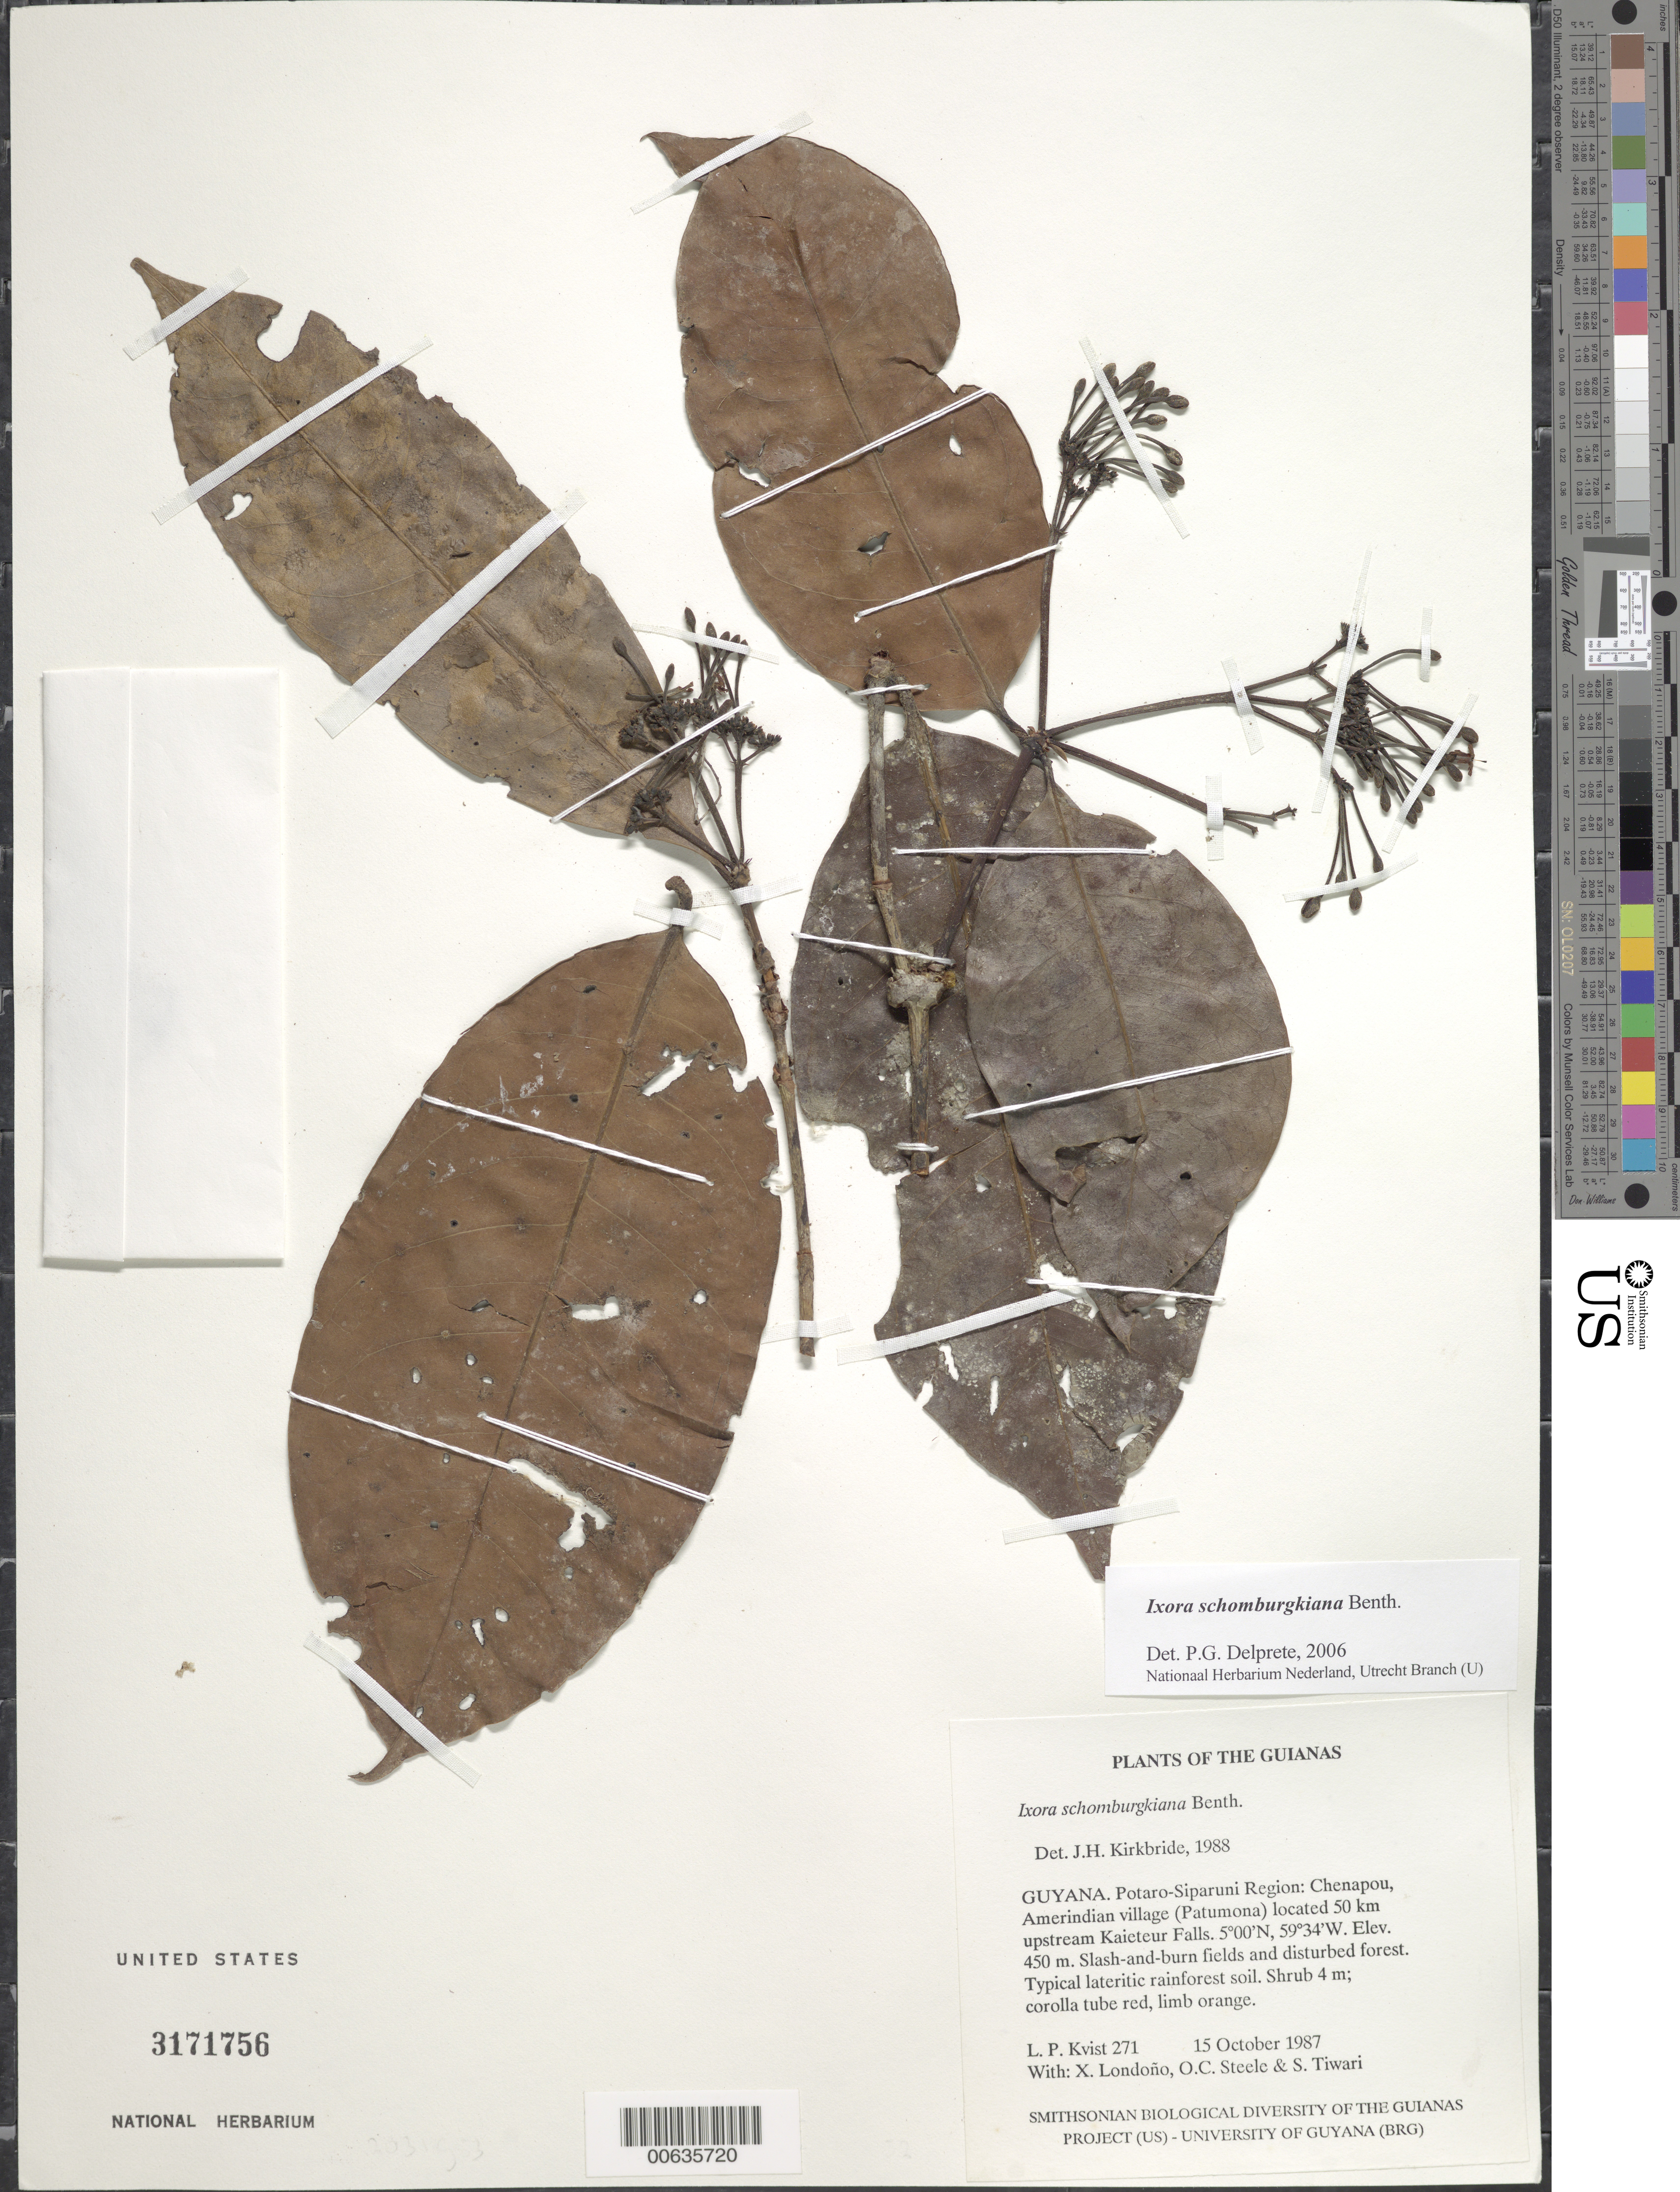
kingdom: Plantae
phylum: Tracheophyta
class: Magnoliopsida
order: Gentianales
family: Rubiaceae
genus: Ixora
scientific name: Ixora schomburgkiana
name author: Benth.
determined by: Delprete, P. G., Herb. de Guyane Cay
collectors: L. P. Kvist, X. Londoño, O. C. Steele & S. Tiwari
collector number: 271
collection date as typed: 15 October 1987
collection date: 1987-10-15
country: Guyana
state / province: Potaro-Siparuni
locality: Chenapou, Amerindian village (Patumona) located 50 km upstream Kaieteur Falls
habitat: Slash-and-burn fields and disturbed forest. Typical lateritic rainforest soil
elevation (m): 450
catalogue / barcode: US 3171756